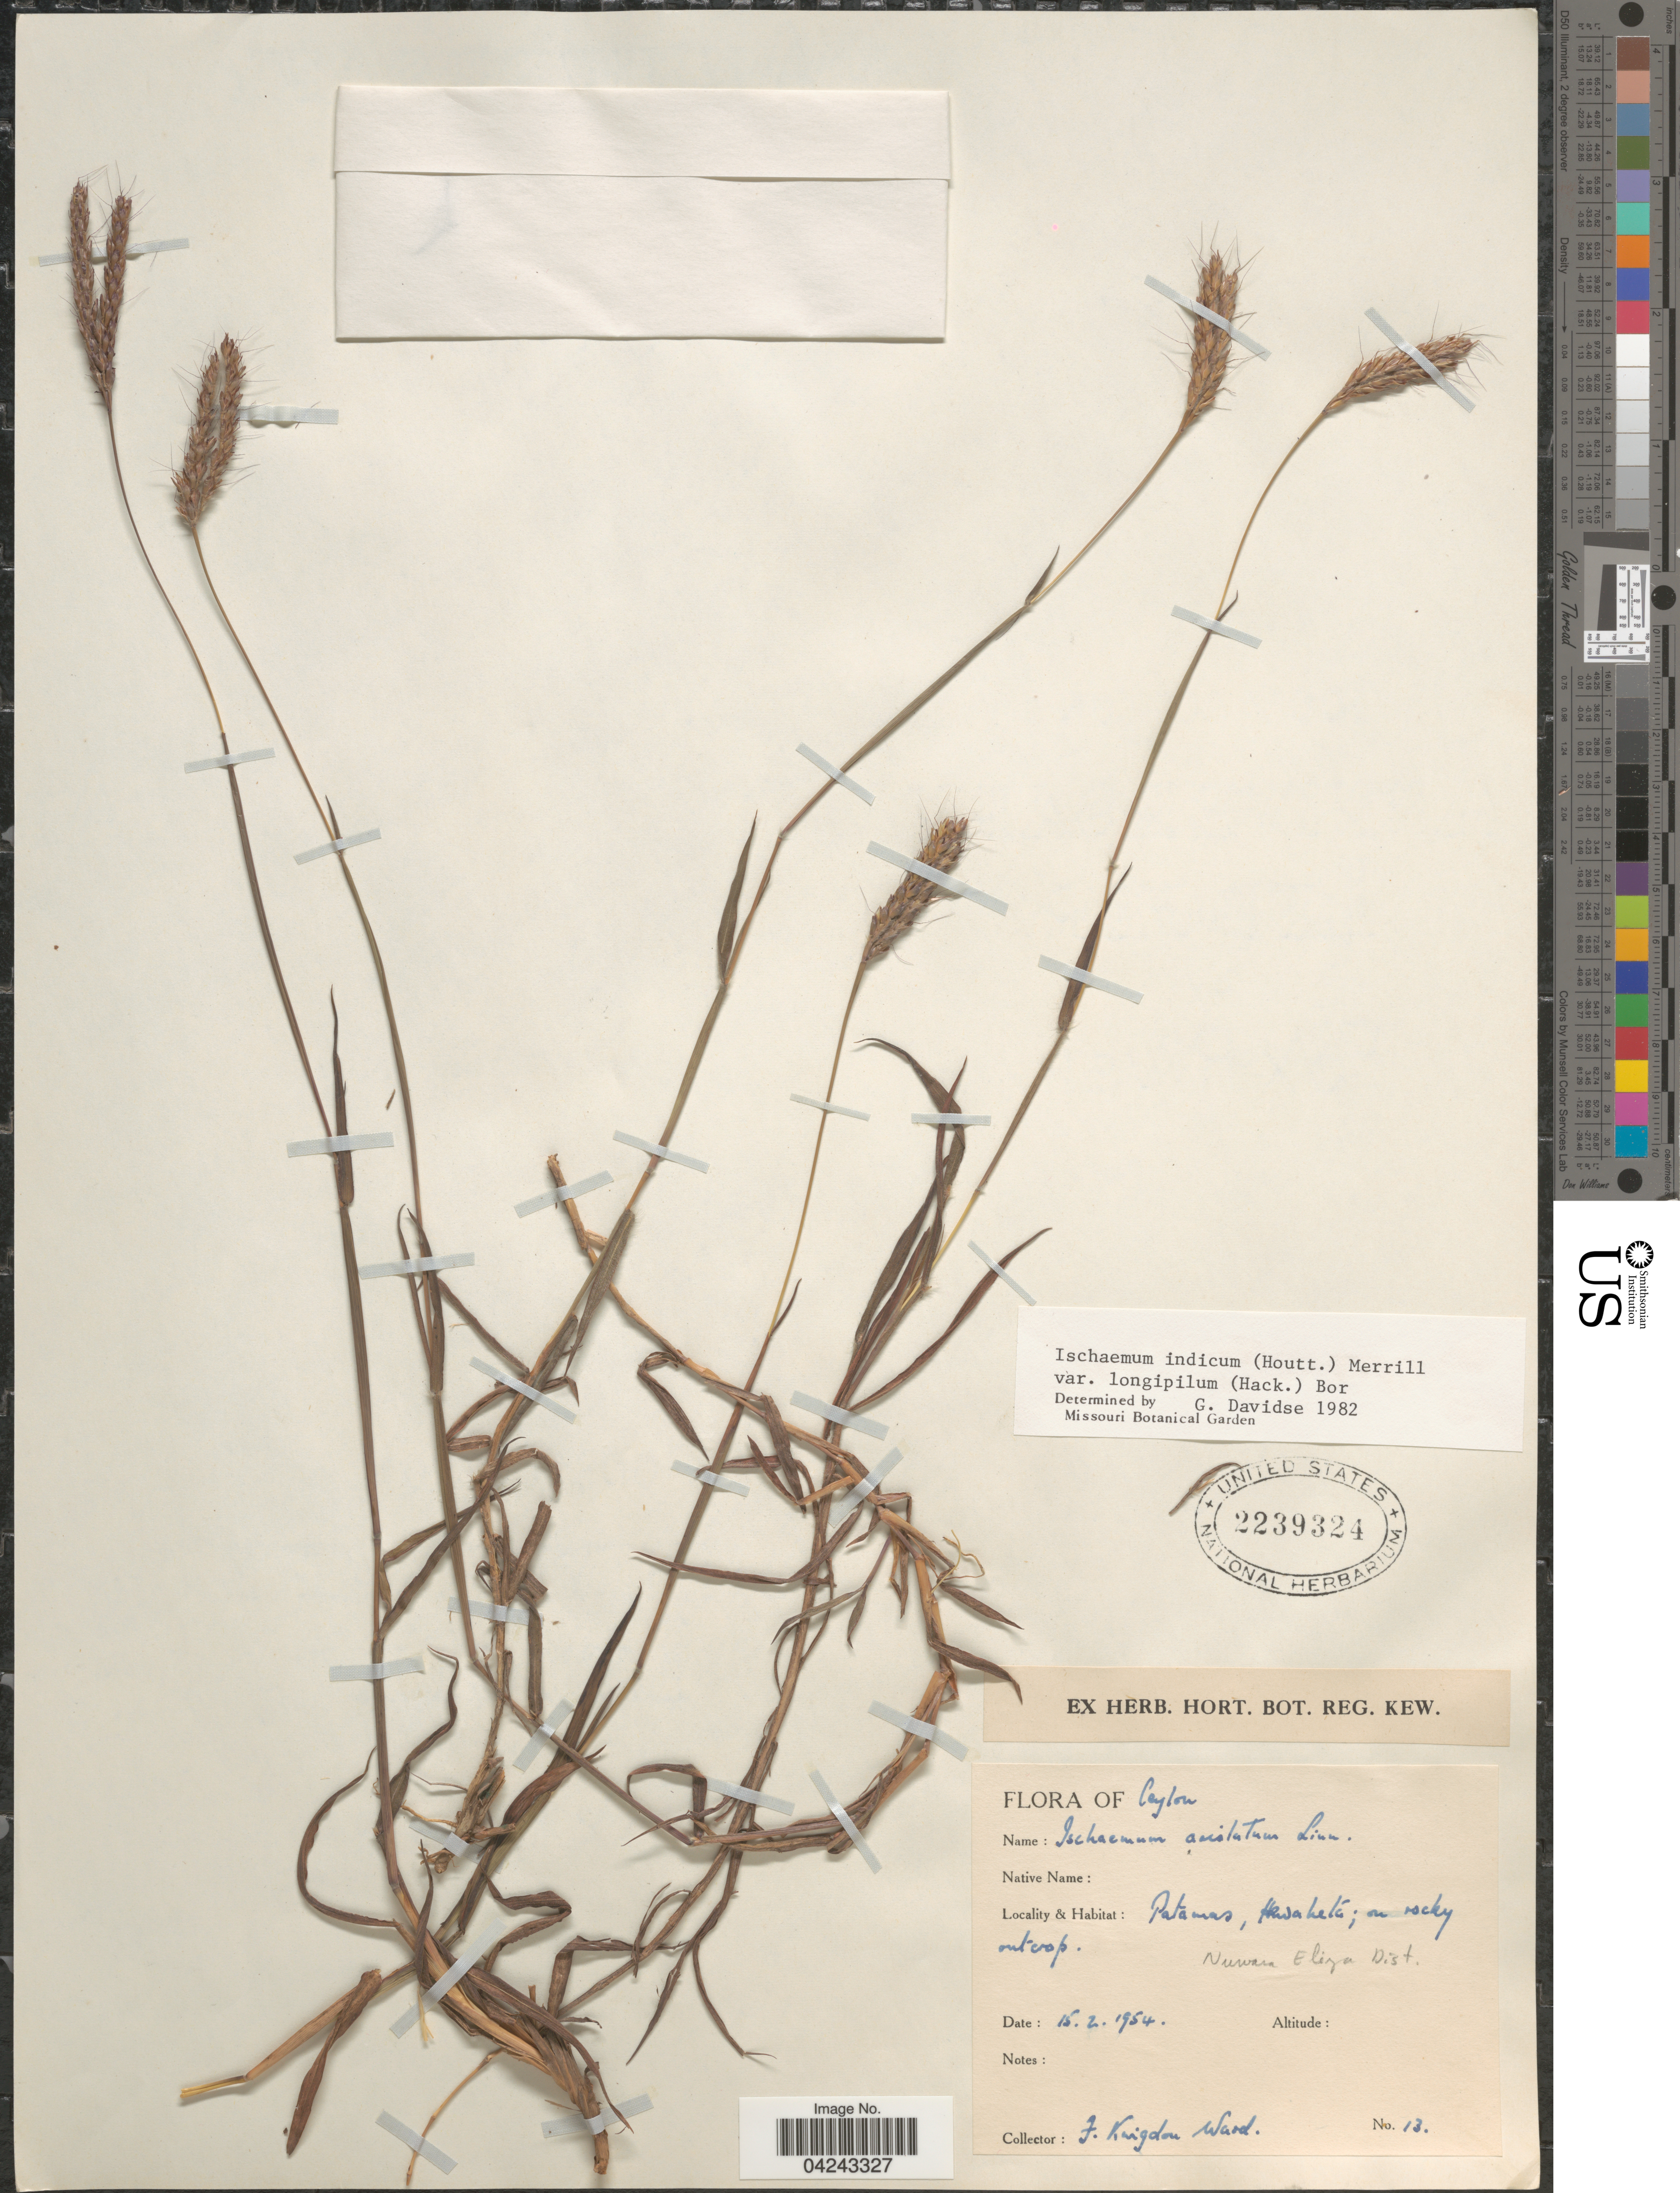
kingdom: Plantae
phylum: Tracheophyta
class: Liliopsida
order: Poales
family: Poaceae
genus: Ischaemum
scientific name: Ischaemum ciliare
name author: Retz.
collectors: F. Kingdon Ward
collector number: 13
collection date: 1954-02-15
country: Sri Lanka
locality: Ceylon. Patamas, Hewaheta. Nuwara Eliya Dist.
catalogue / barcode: US 2239324